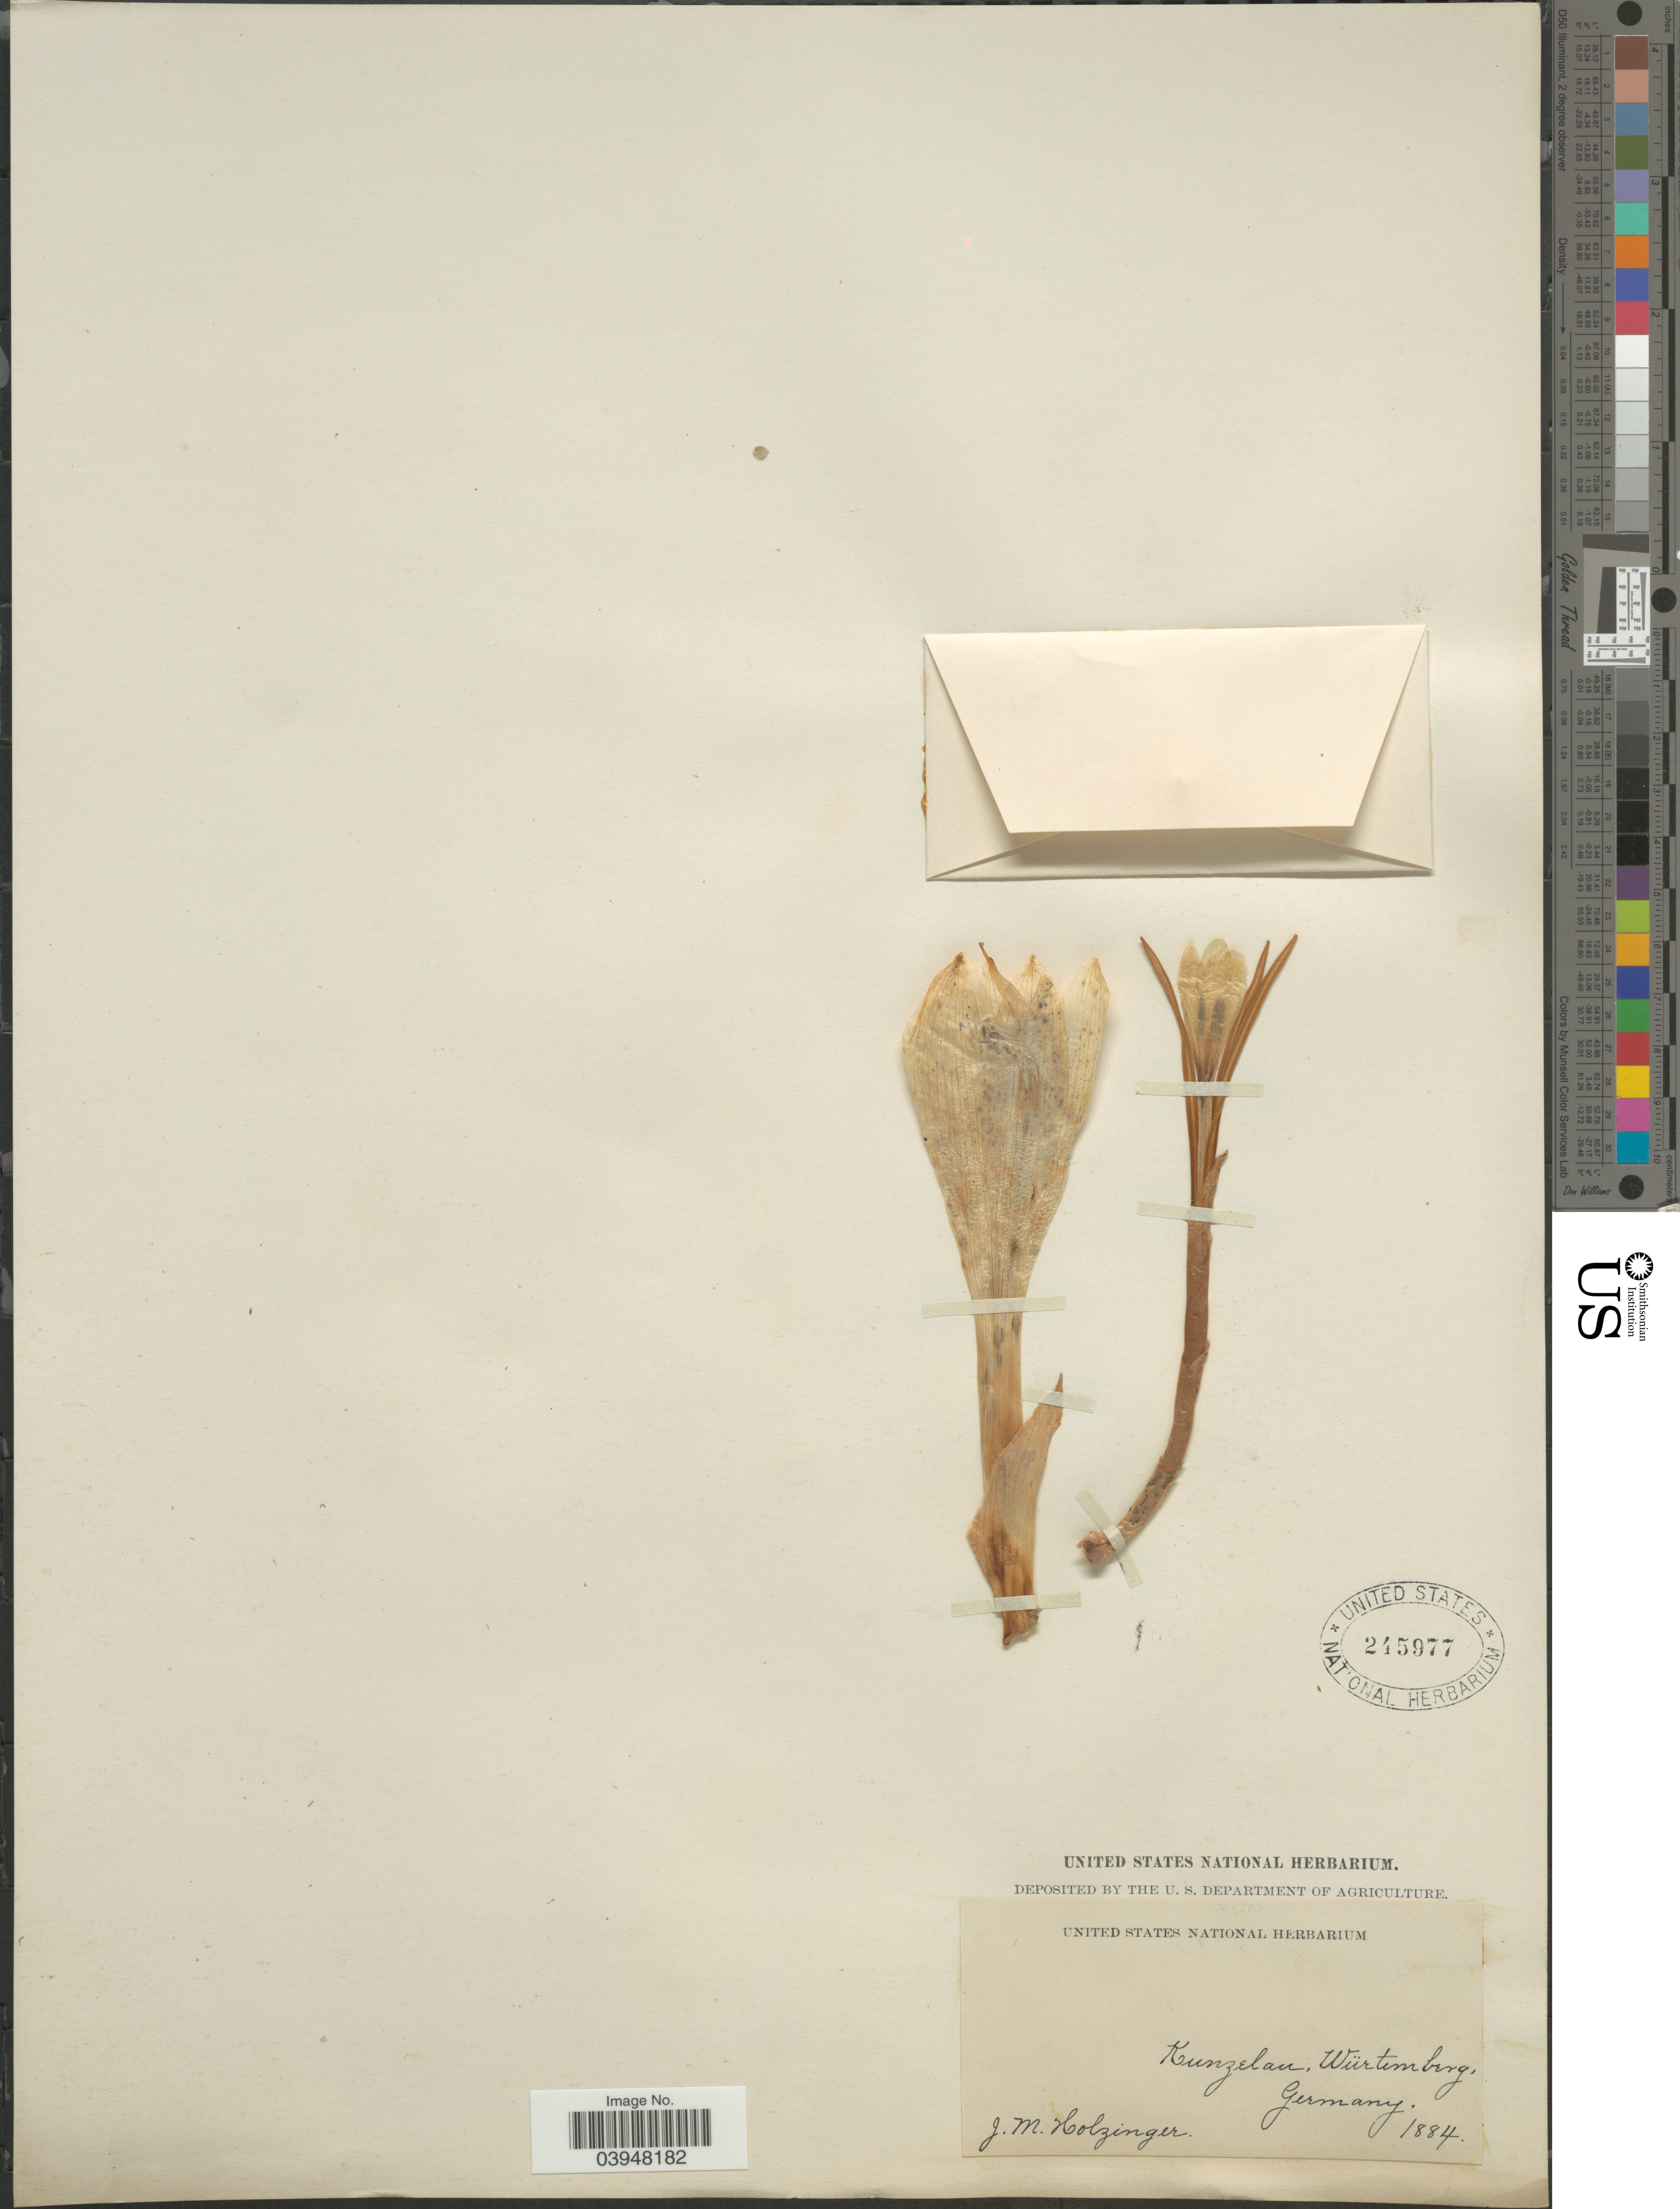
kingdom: Plantae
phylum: Tracheophyta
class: Liliopsida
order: Asparagales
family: Iridaceae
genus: Crocus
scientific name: Crocus sp.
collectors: J. M. Holzinger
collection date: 1884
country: Germany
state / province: Baden-Württemberg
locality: Kunzelan, Würtemberg.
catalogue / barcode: US 245977